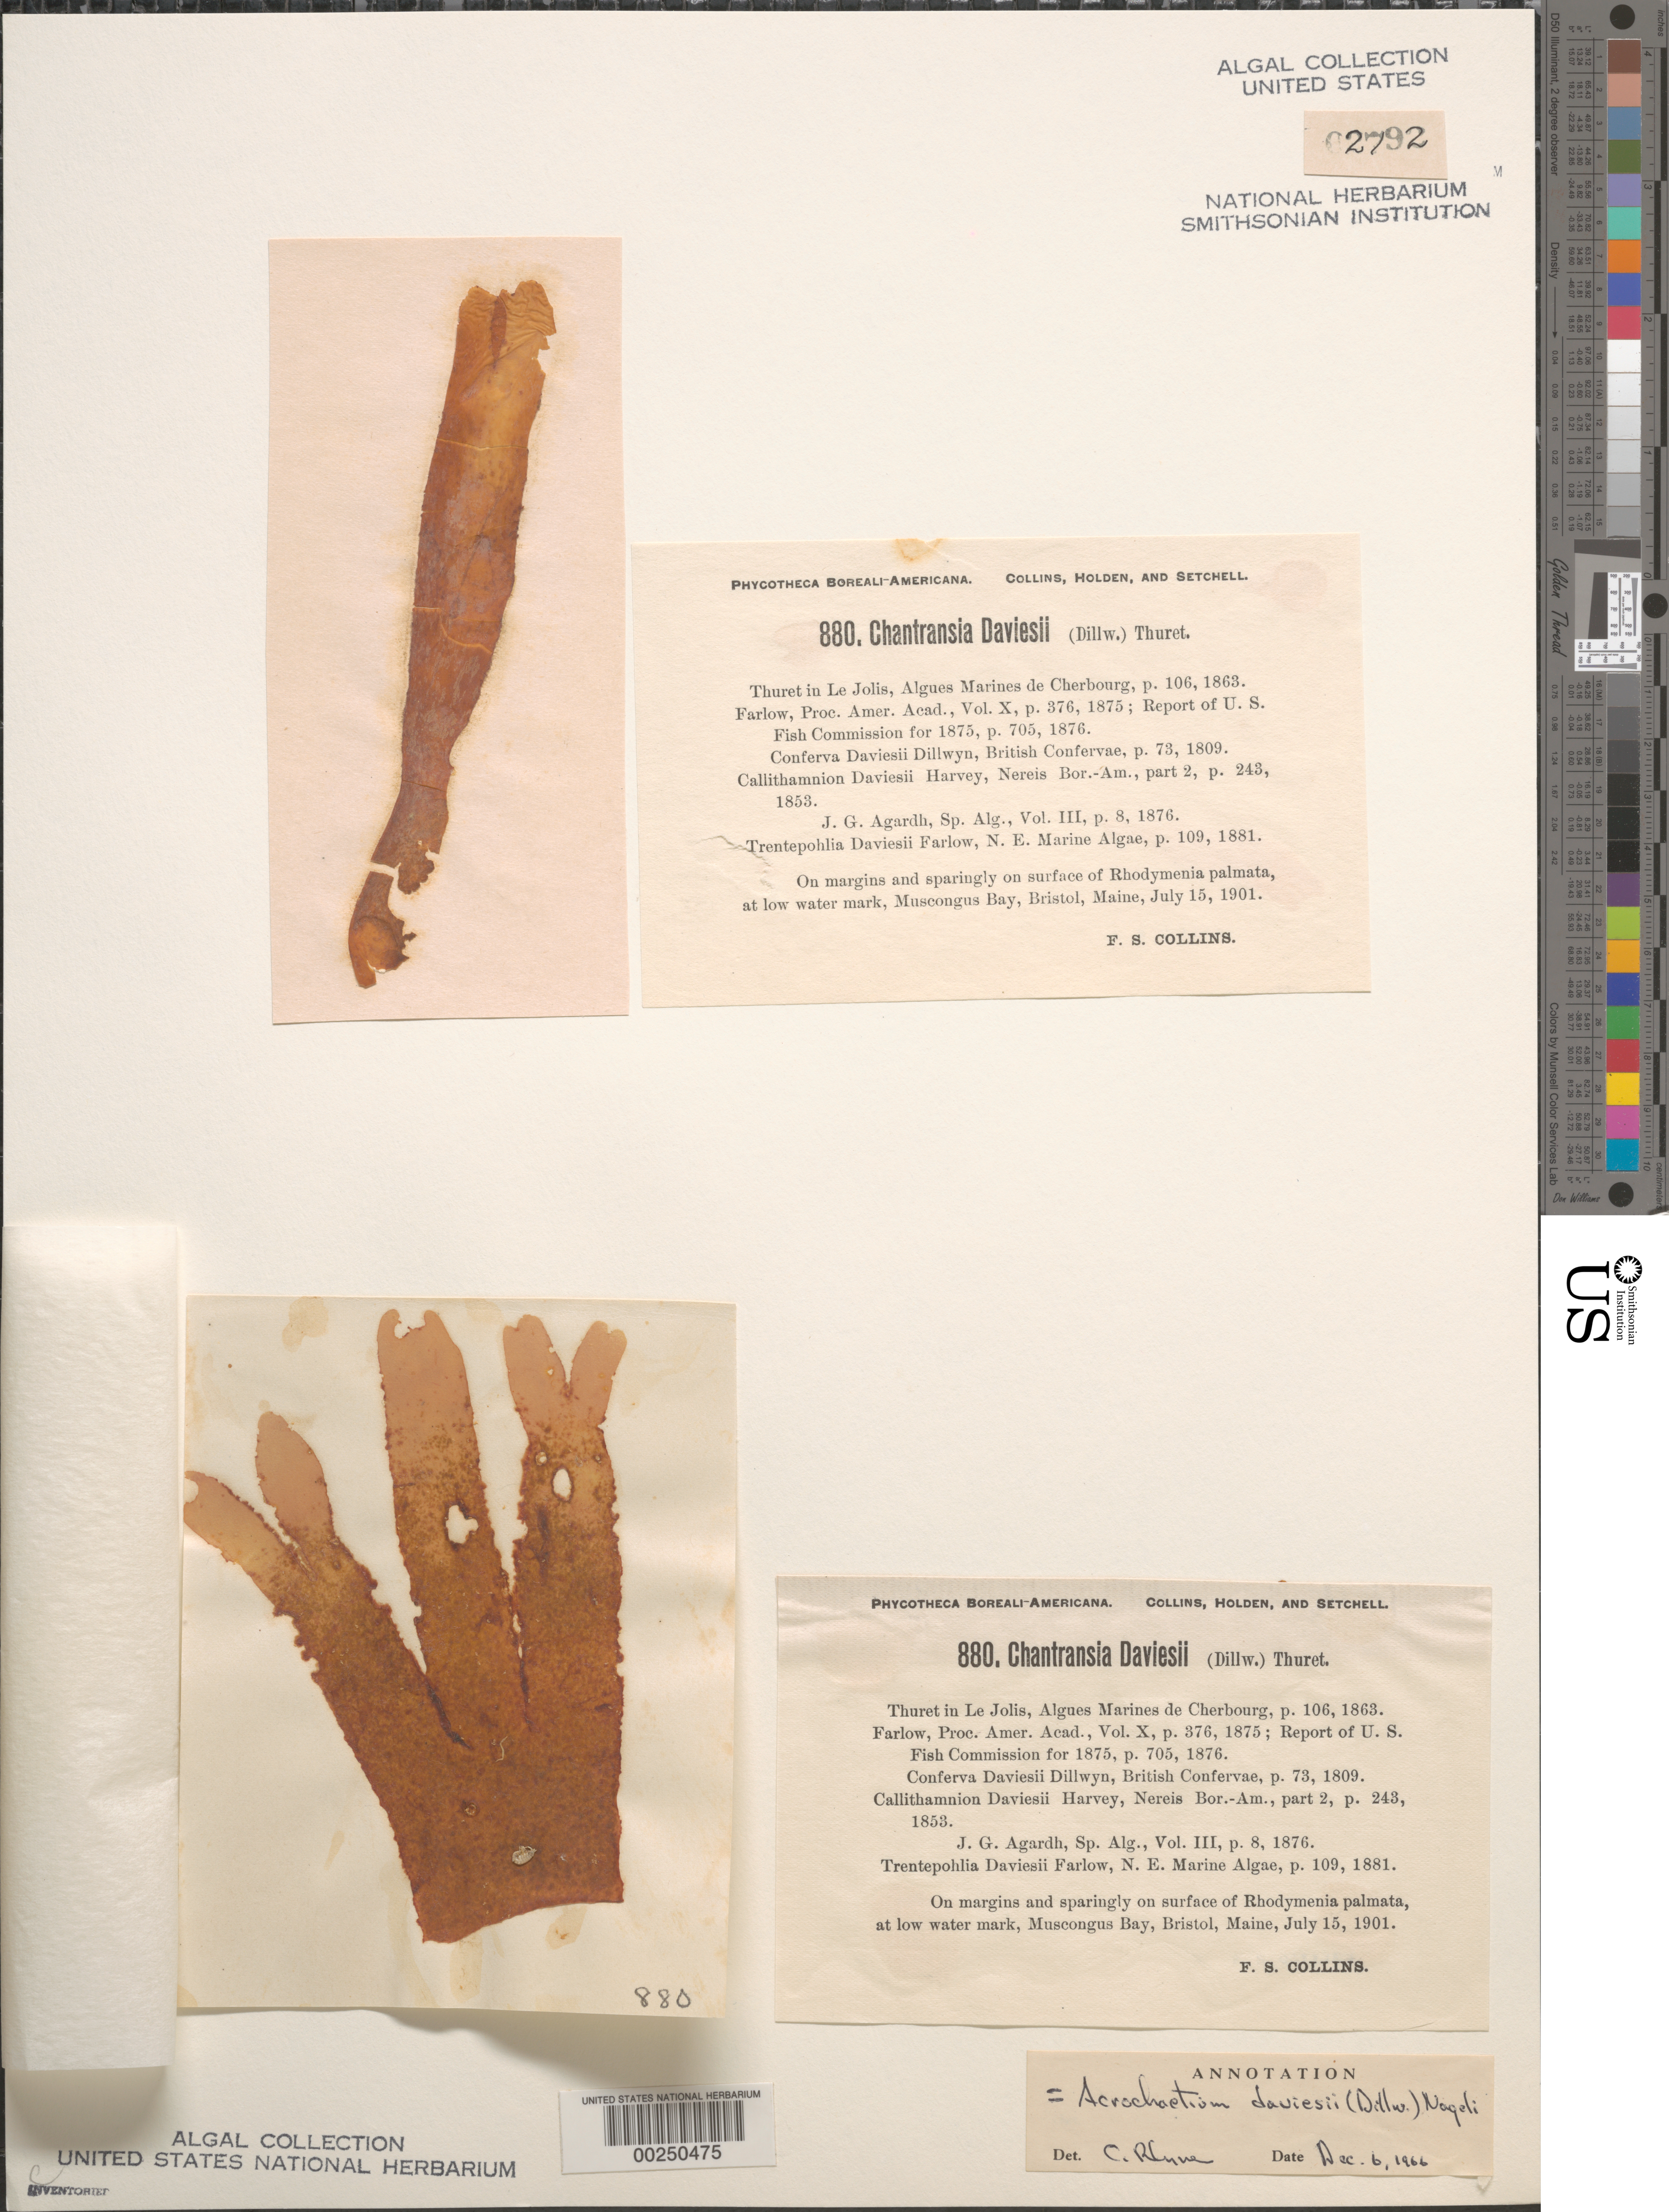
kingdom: Plantae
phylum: Rhodophyta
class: Florideophyceae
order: Colaconematales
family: Colaconemataceae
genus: Colaconema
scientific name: Colaconema daviesii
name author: (Dillwyn) H. Stegenga & Lokhorst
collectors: F. Collins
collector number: PB-A 880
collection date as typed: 15 Jul 1901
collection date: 1901-07-15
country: United States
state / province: Maine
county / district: Knox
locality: Muscongus Bay, Bristol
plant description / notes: Collins, Holden & Setchell, Phycotheca Boreali-Americana, as Chantransia daviesii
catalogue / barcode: US 2792